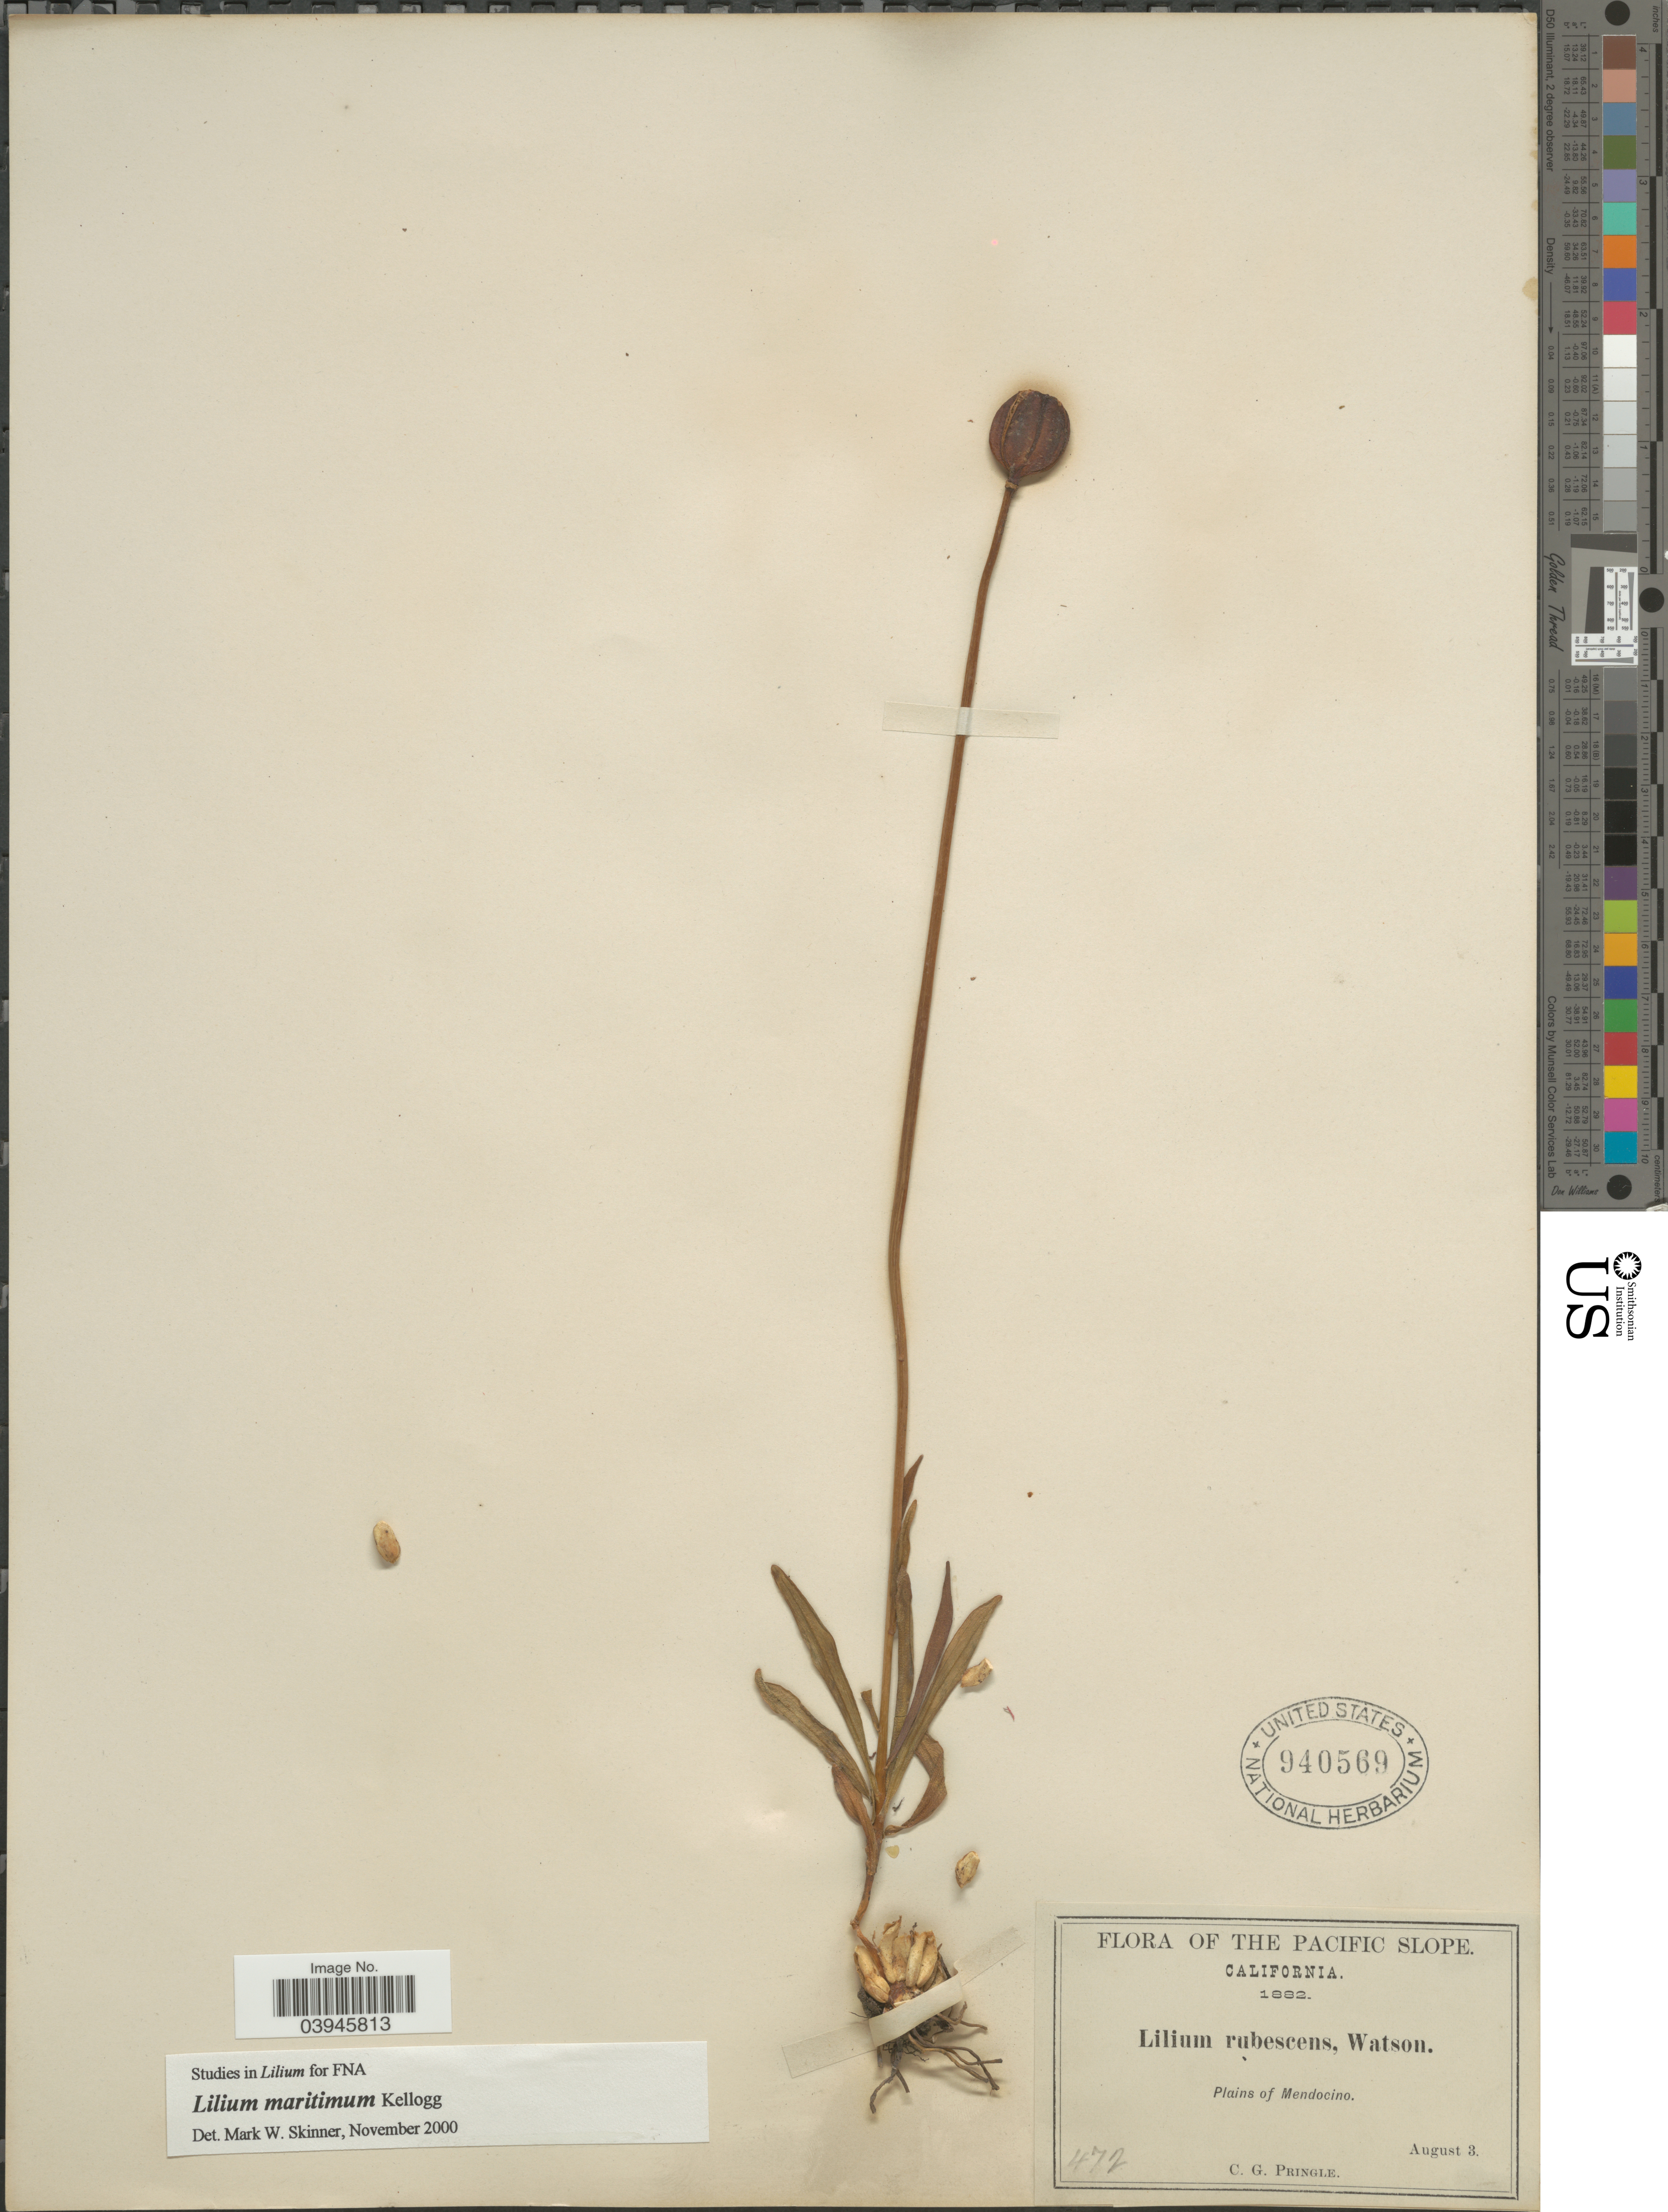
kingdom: Plantae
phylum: Tracheophyta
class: Liliopsida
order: Liliales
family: Liliaceae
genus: Lilium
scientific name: Lilium maritimum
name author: Kellogg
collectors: C. G. Pringle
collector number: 472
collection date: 1882-08-03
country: United States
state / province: California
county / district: Mendocino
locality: The Pacific Slope. Plains of Mendocino.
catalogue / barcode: US 940569